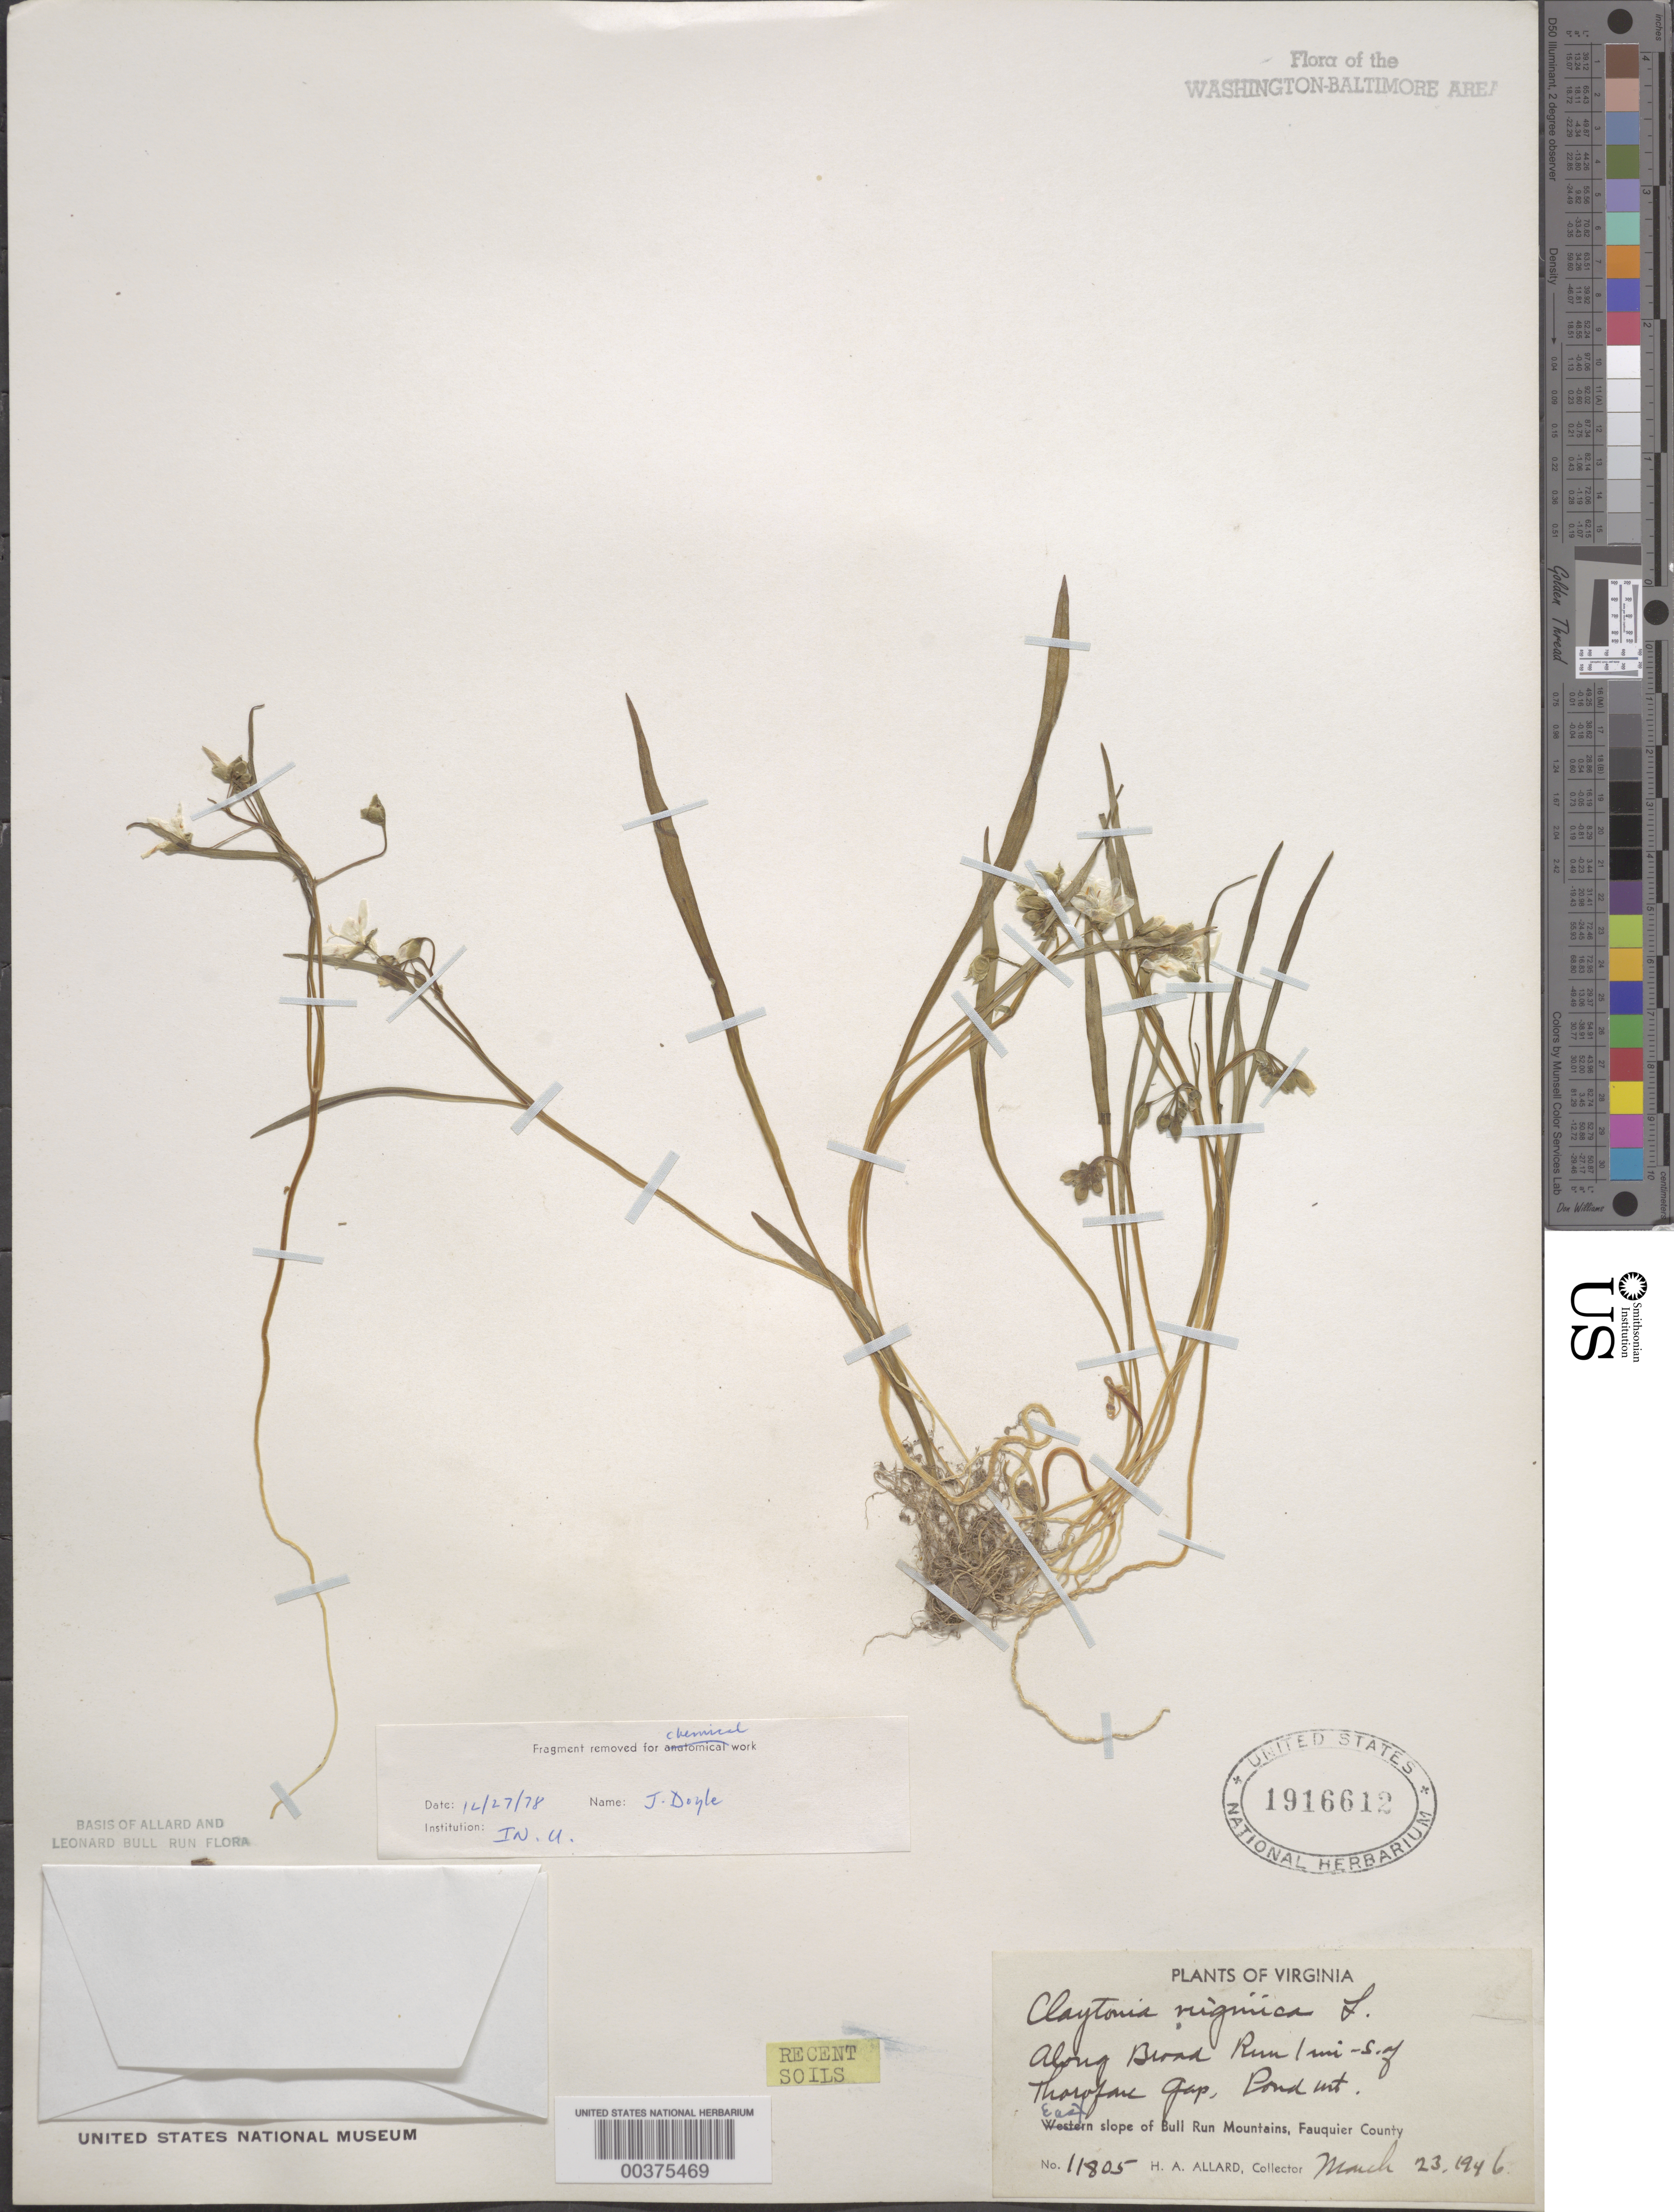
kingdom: Plantae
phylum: Tracheophyta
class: Magnoliopsida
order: Caryophyllales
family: Montiaceae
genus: Claytonia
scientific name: Claytonia virginica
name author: L.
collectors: H. A. Allard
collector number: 11805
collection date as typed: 23 Mar 1946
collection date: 1946-03-23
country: United States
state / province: Virginia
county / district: Fauquier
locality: Broad Run, south of Thorofare Gap, Pond Mountains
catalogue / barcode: US 1916612